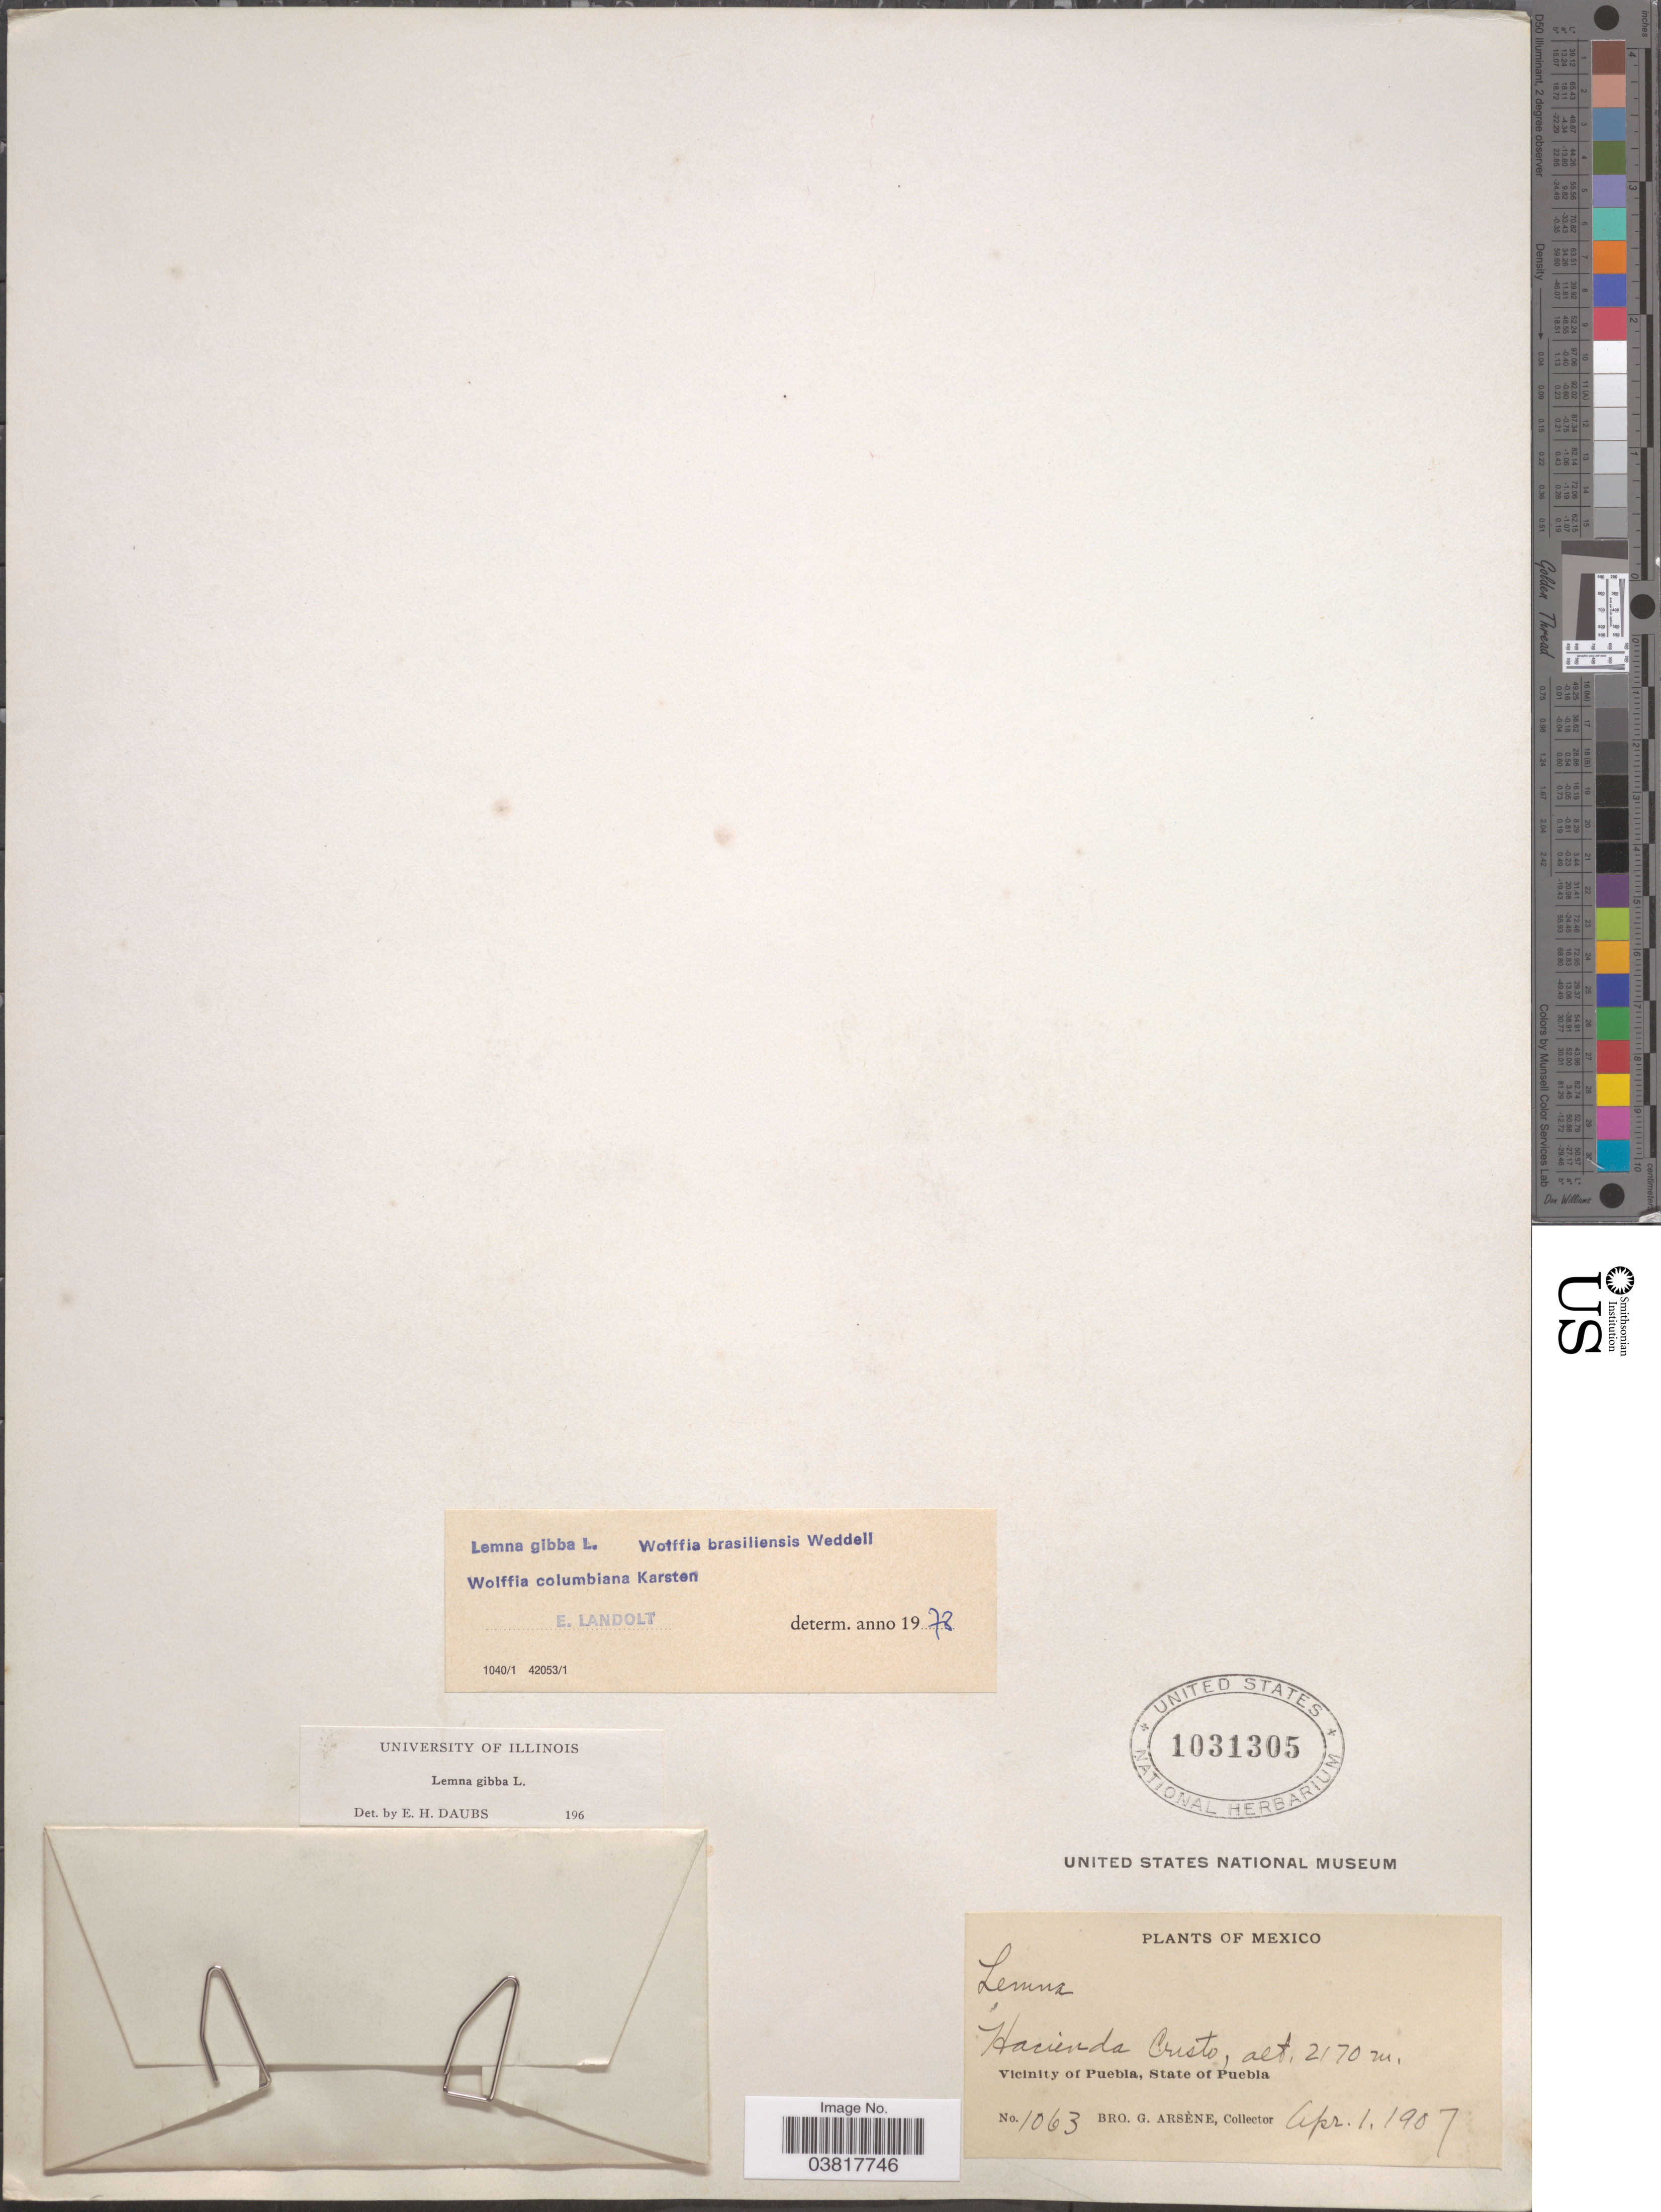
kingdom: Plantae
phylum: Tracheophyta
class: Liliopsida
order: Alismatales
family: Araceae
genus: Lemna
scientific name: Lemna gibba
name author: L.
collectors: Bro. G. Arsène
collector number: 1063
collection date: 1907-04-01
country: Mexico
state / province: Puebla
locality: Hacienda Cristo. Vicinity of Puebla.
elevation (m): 2170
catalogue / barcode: US 1031305